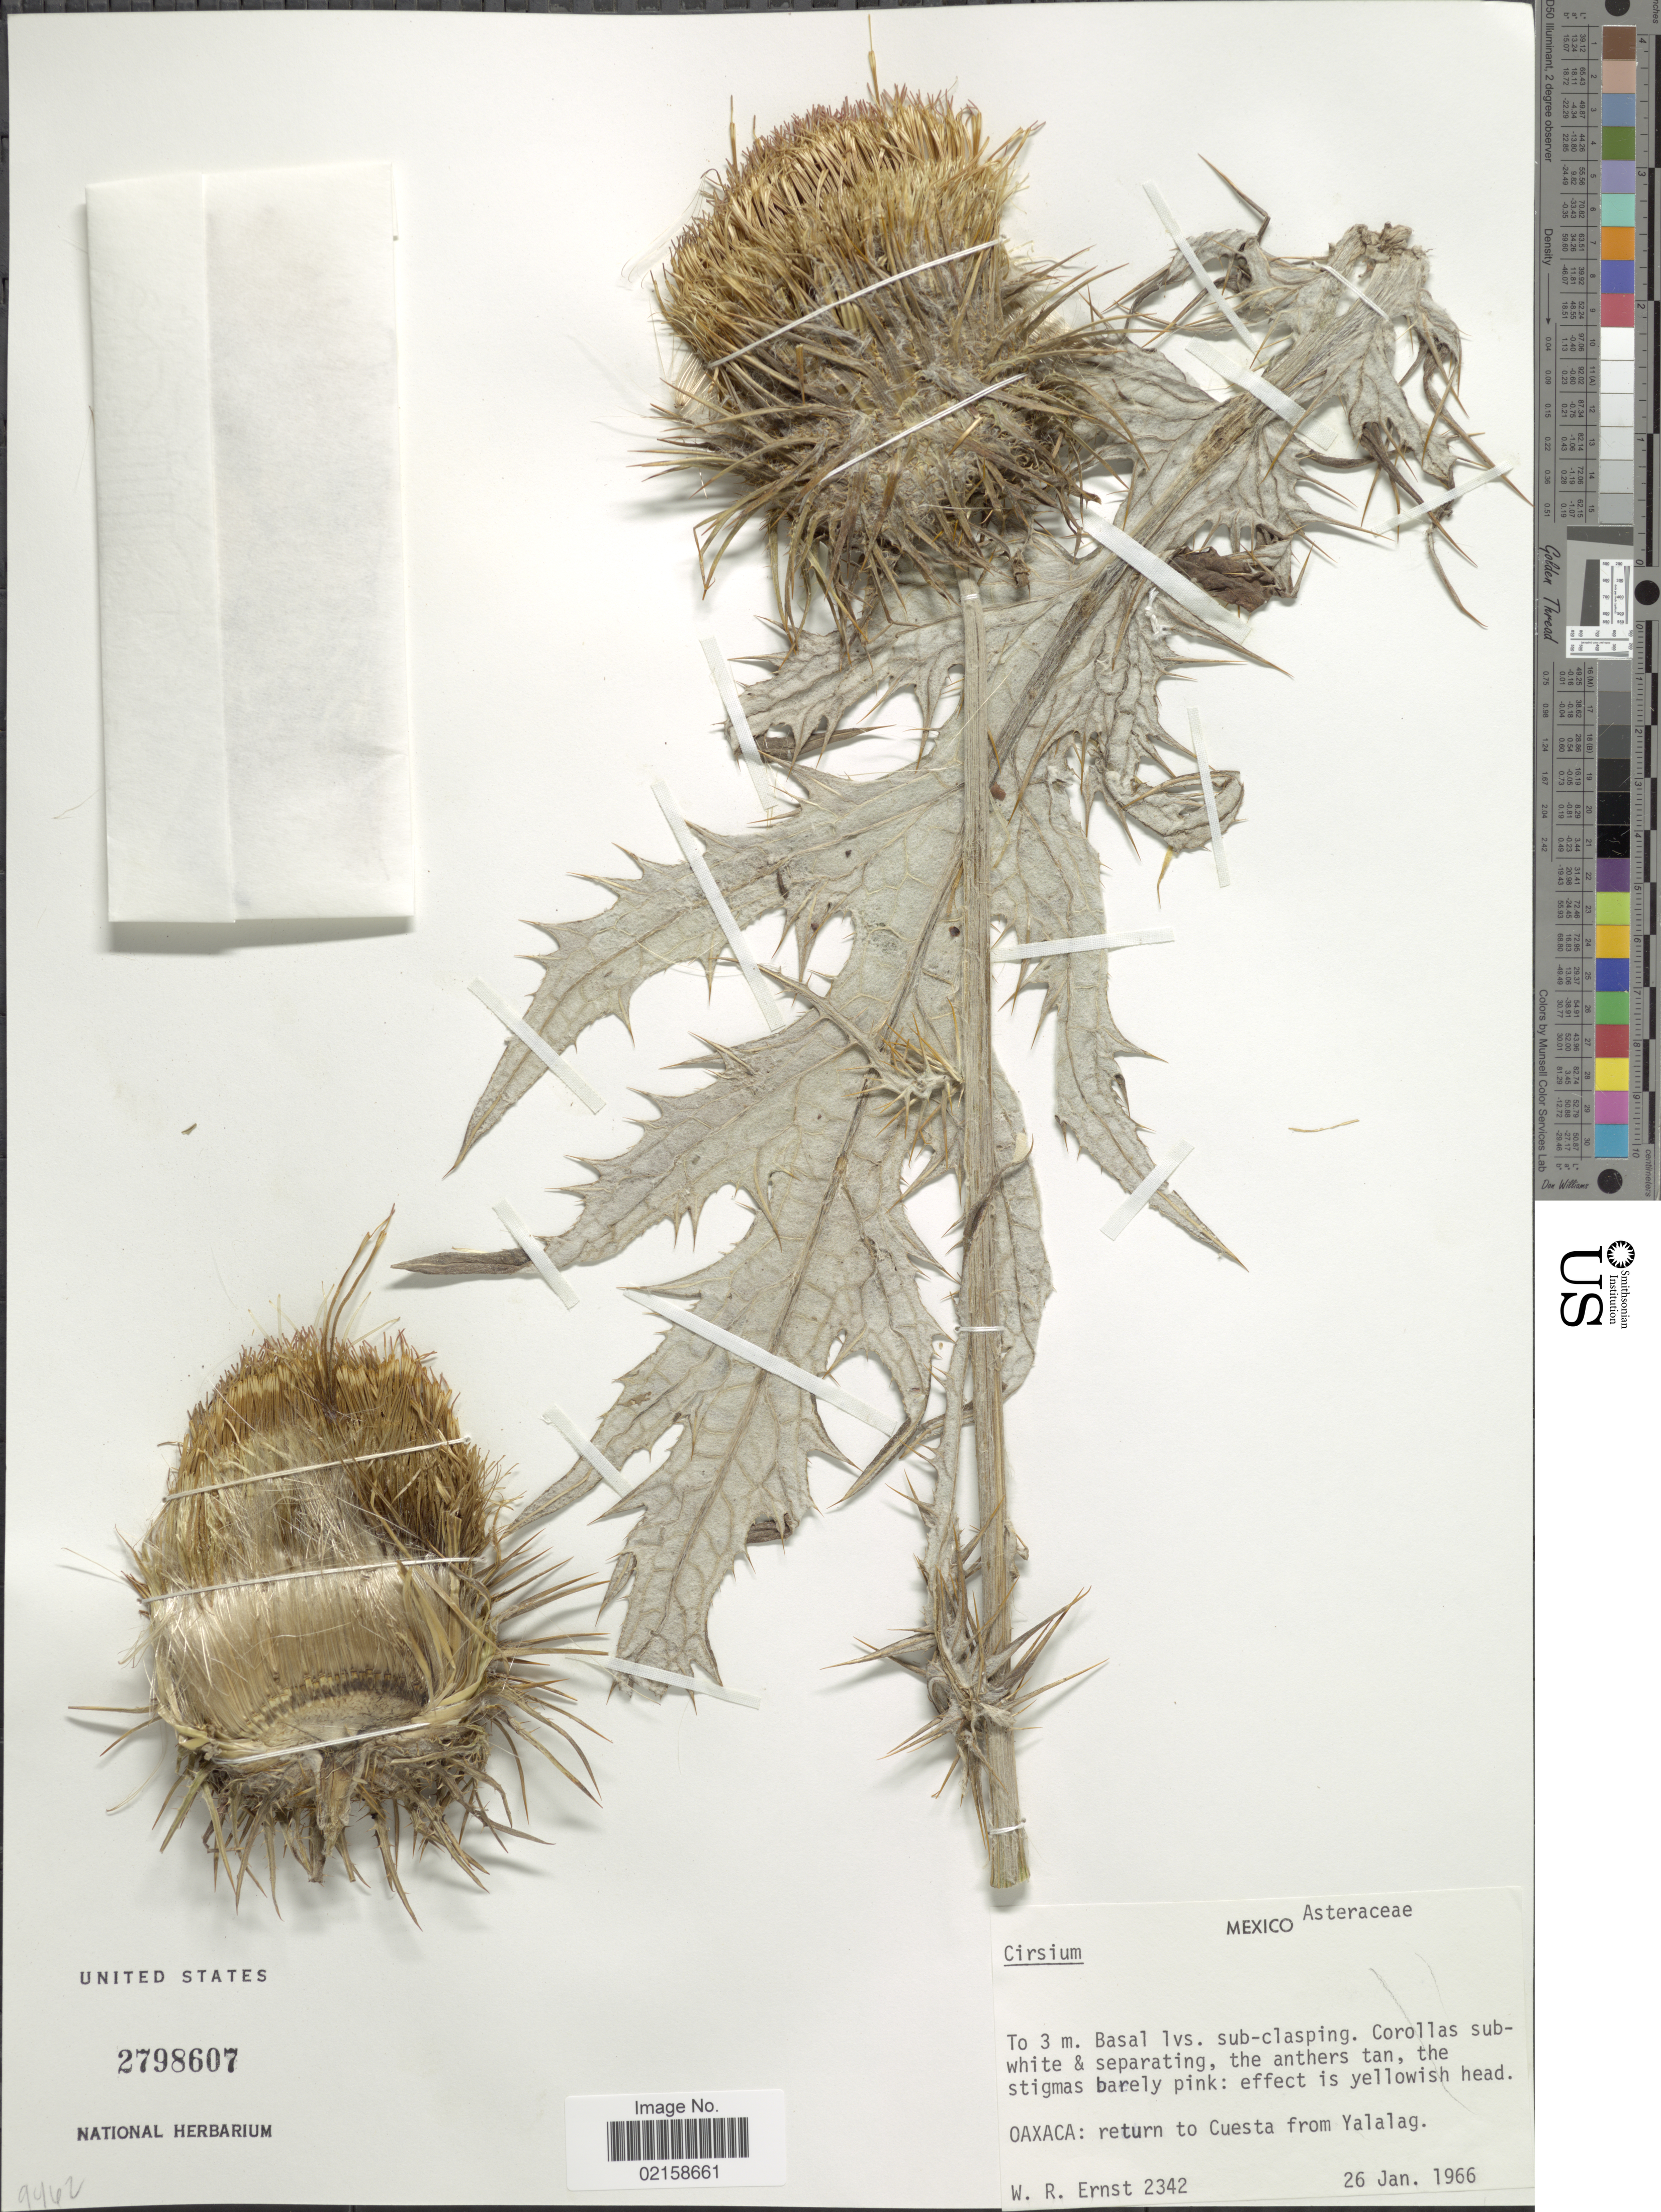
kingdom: Plantae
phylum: Tracheophyta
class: Magnoliopsida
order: Asterales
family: Asteraceae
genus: Cirsium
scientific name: Cirsium sp.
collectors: W. R. Ernst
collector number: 2342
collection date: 1966-01-26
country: Mexico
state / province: Oaxaca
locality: Return to Cuesta from Yalalag.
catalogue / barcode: US 2798607